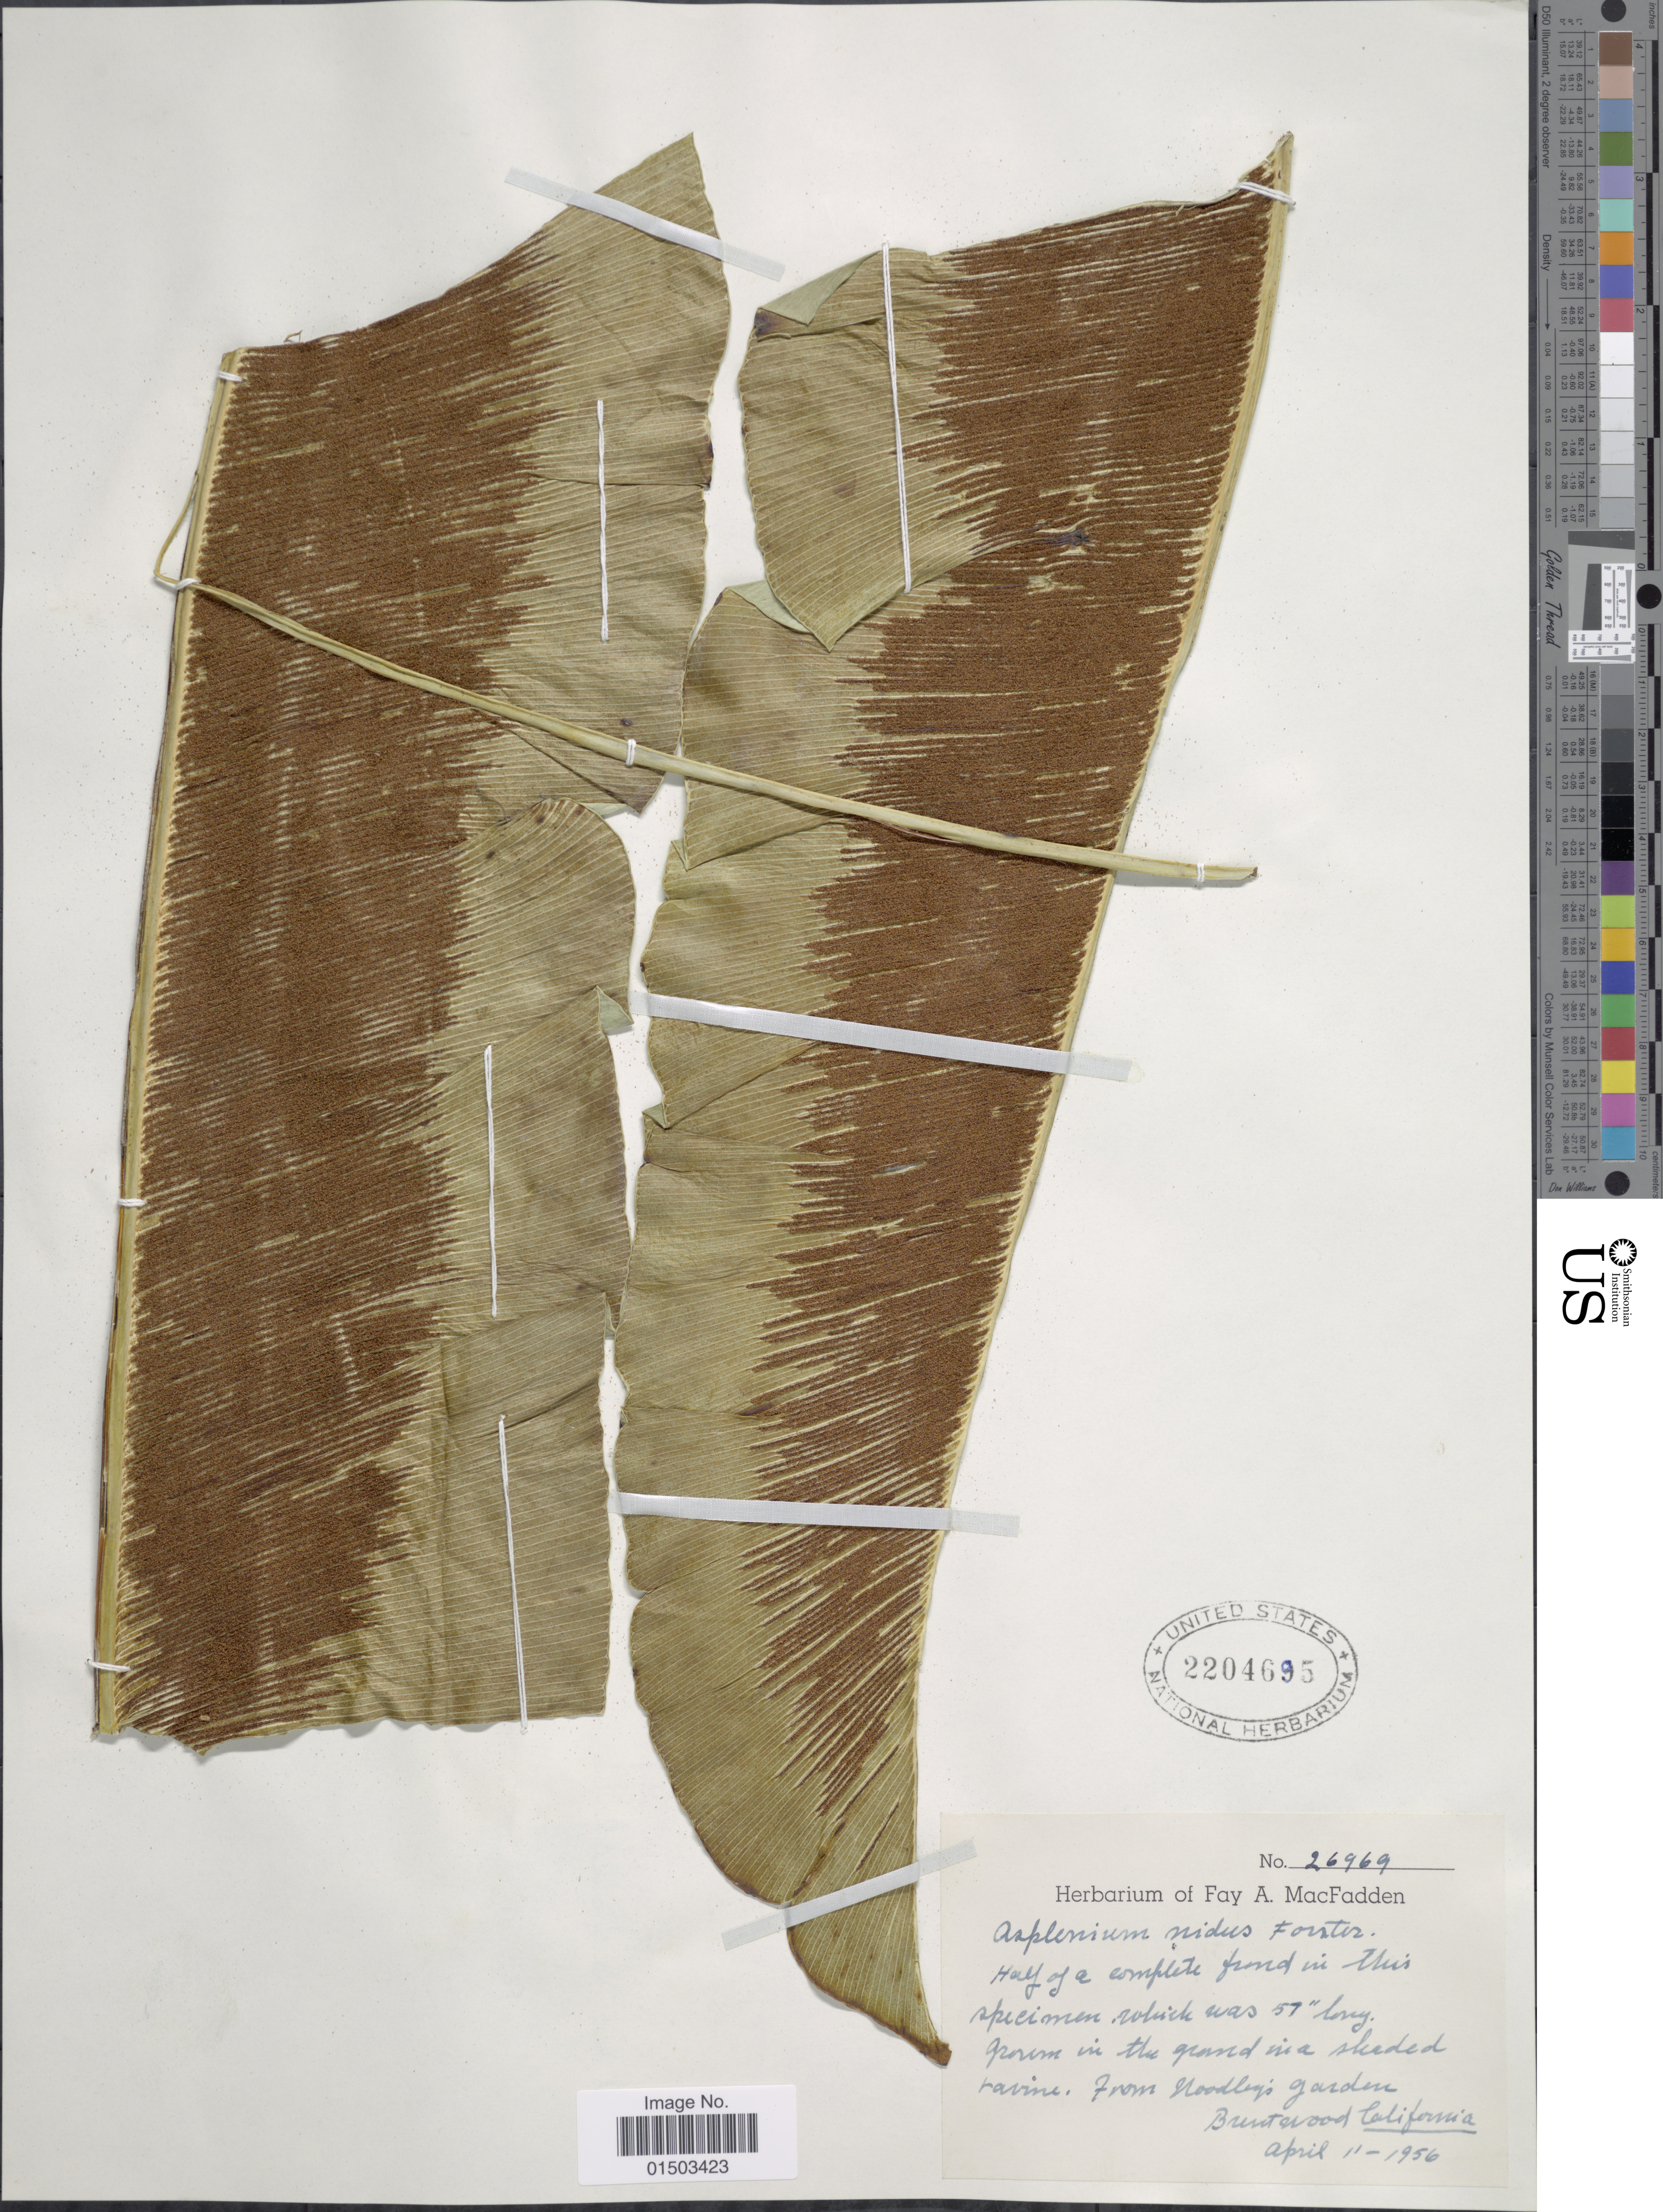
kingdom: Plantae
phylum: Tracheophyta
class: Polypodiopsida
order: Polypodiales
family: Aspleniaceae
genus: Asplenium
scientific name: Asplenium nidus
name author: L.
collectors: ex herb. Fay A. MacFadden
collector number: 26969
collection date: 1956-04-11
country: United States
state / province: California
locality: Noodley's Garden Brentwood California.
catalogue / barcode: US 2204695